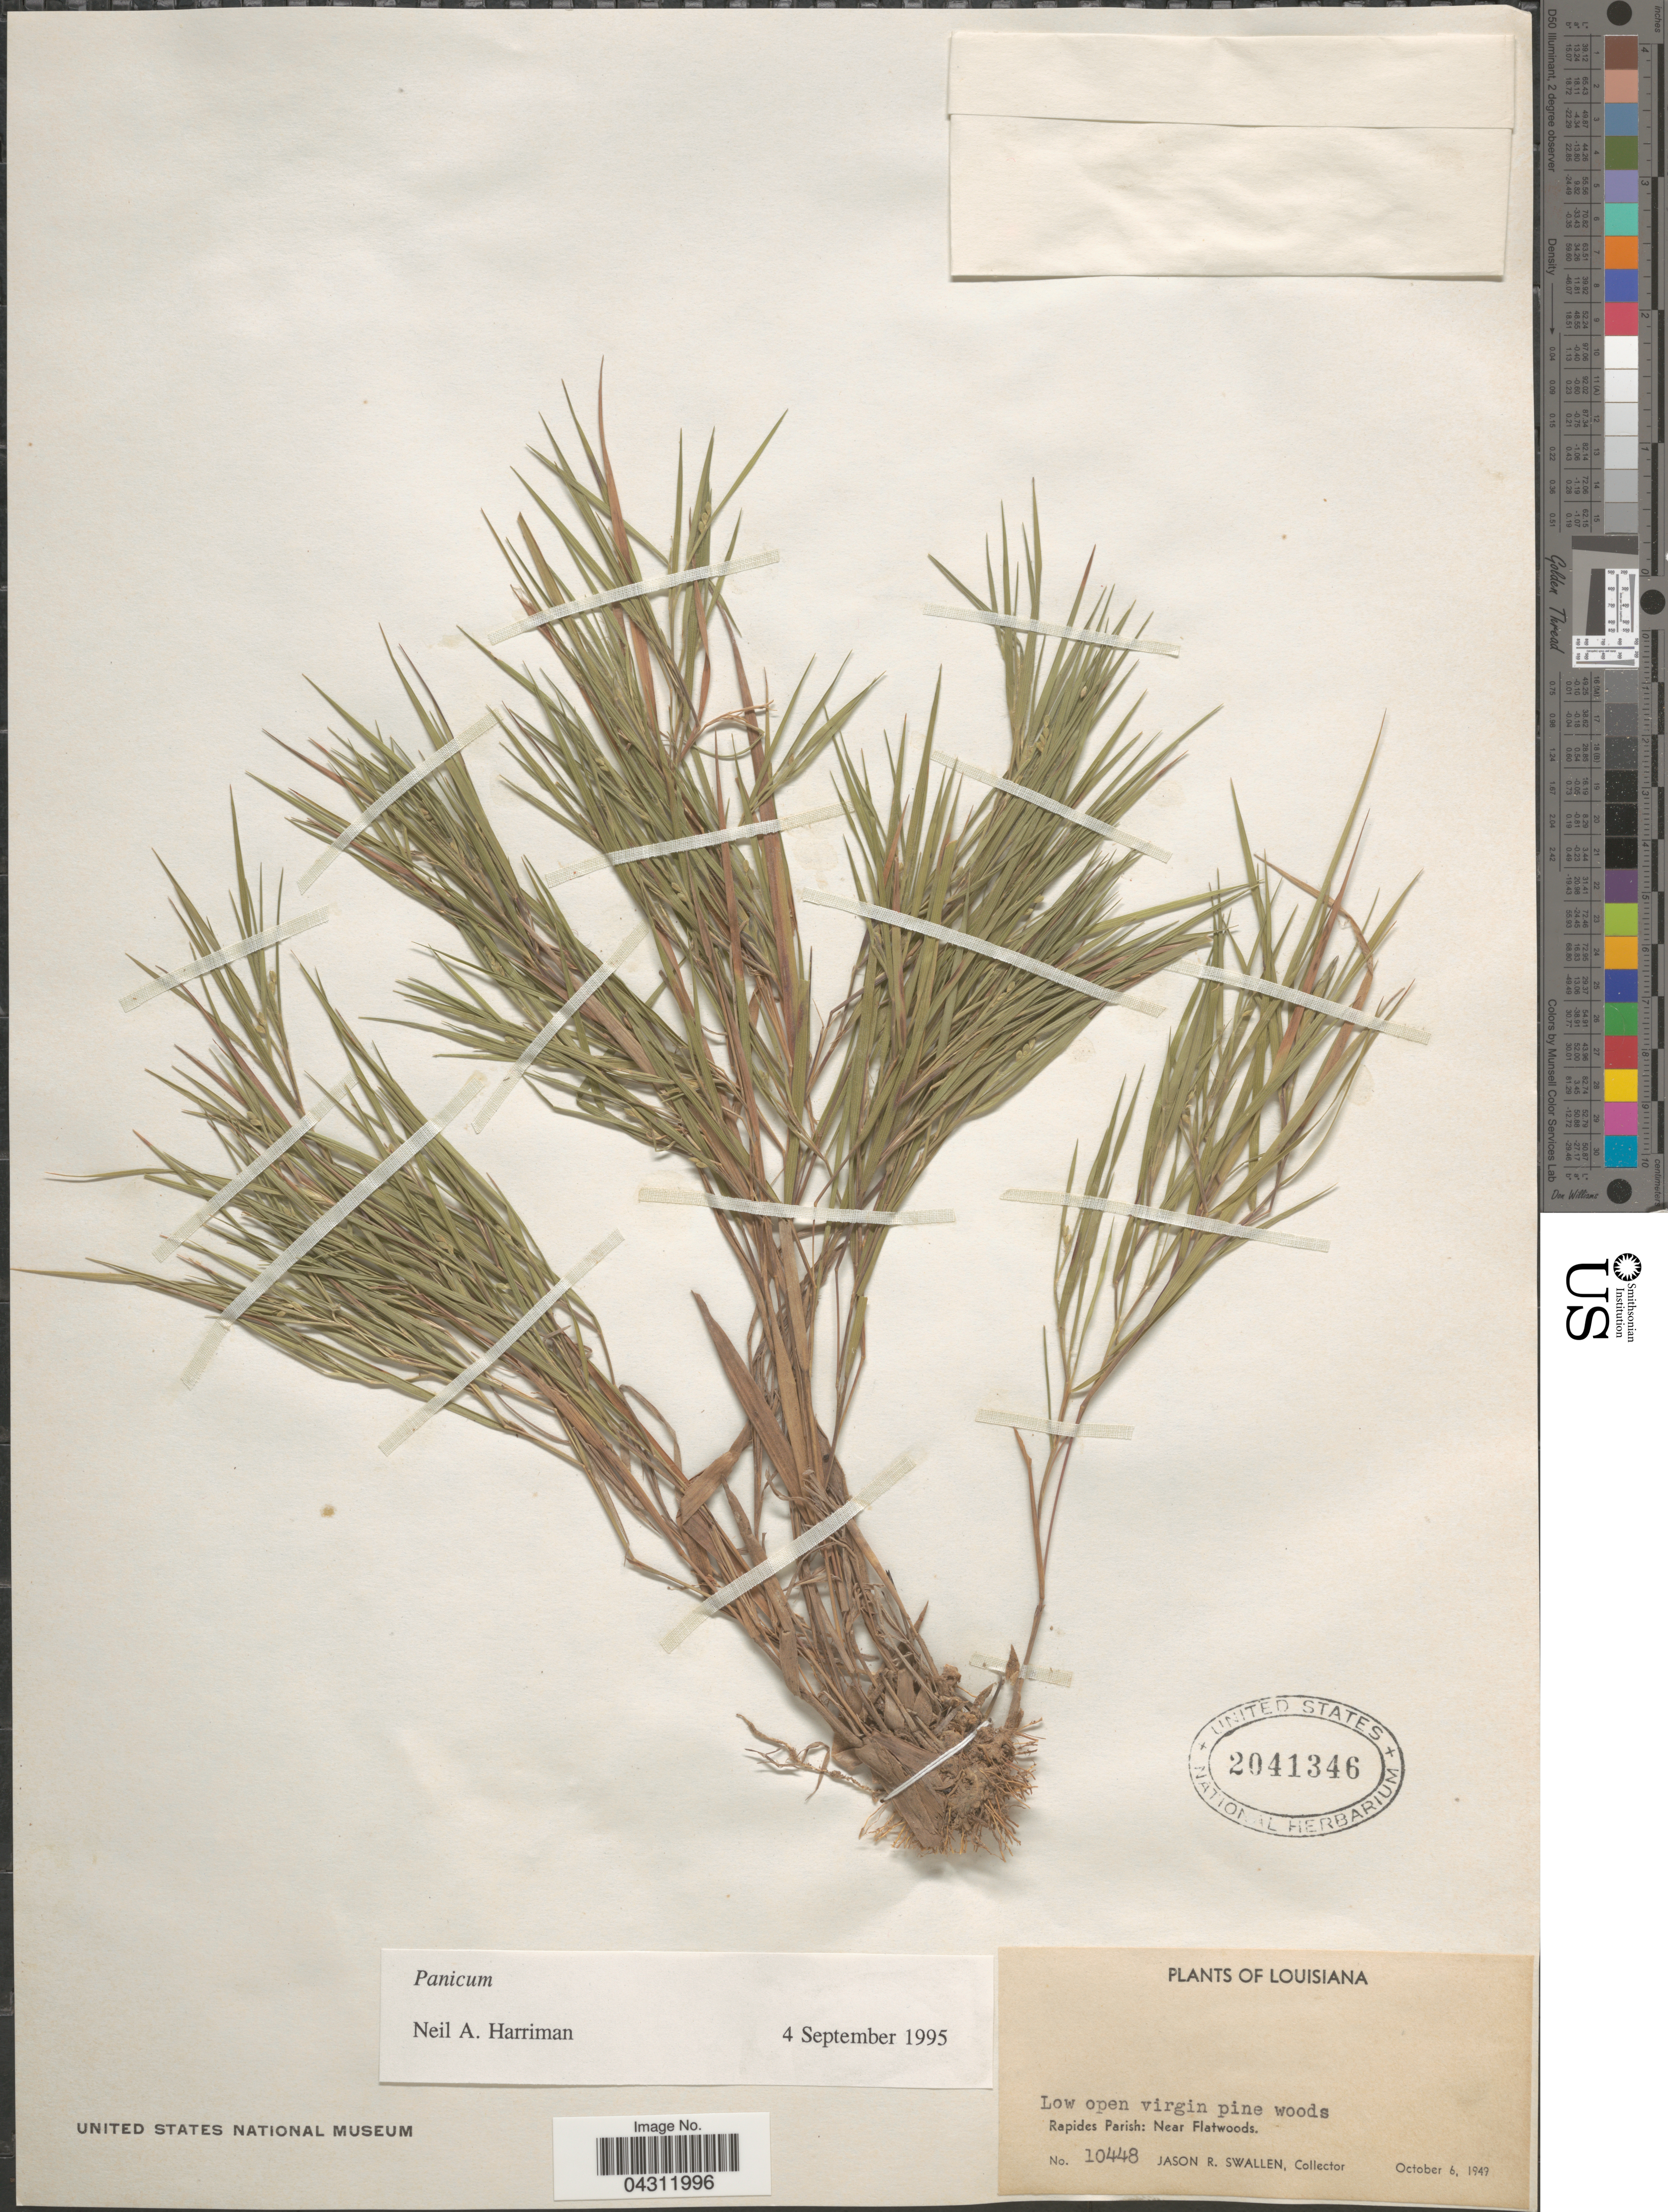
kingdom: Plantae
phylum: Tracheophyta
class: Liliopsida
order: Poales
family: Poaceae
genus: Panicum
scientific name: Panicum sp.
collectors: J. R. Swallen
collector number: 10448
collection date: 1949-10-06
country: United States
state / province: Louisiana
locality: Rapides Parish: Near Flatwoods.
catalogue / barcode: US 2041346